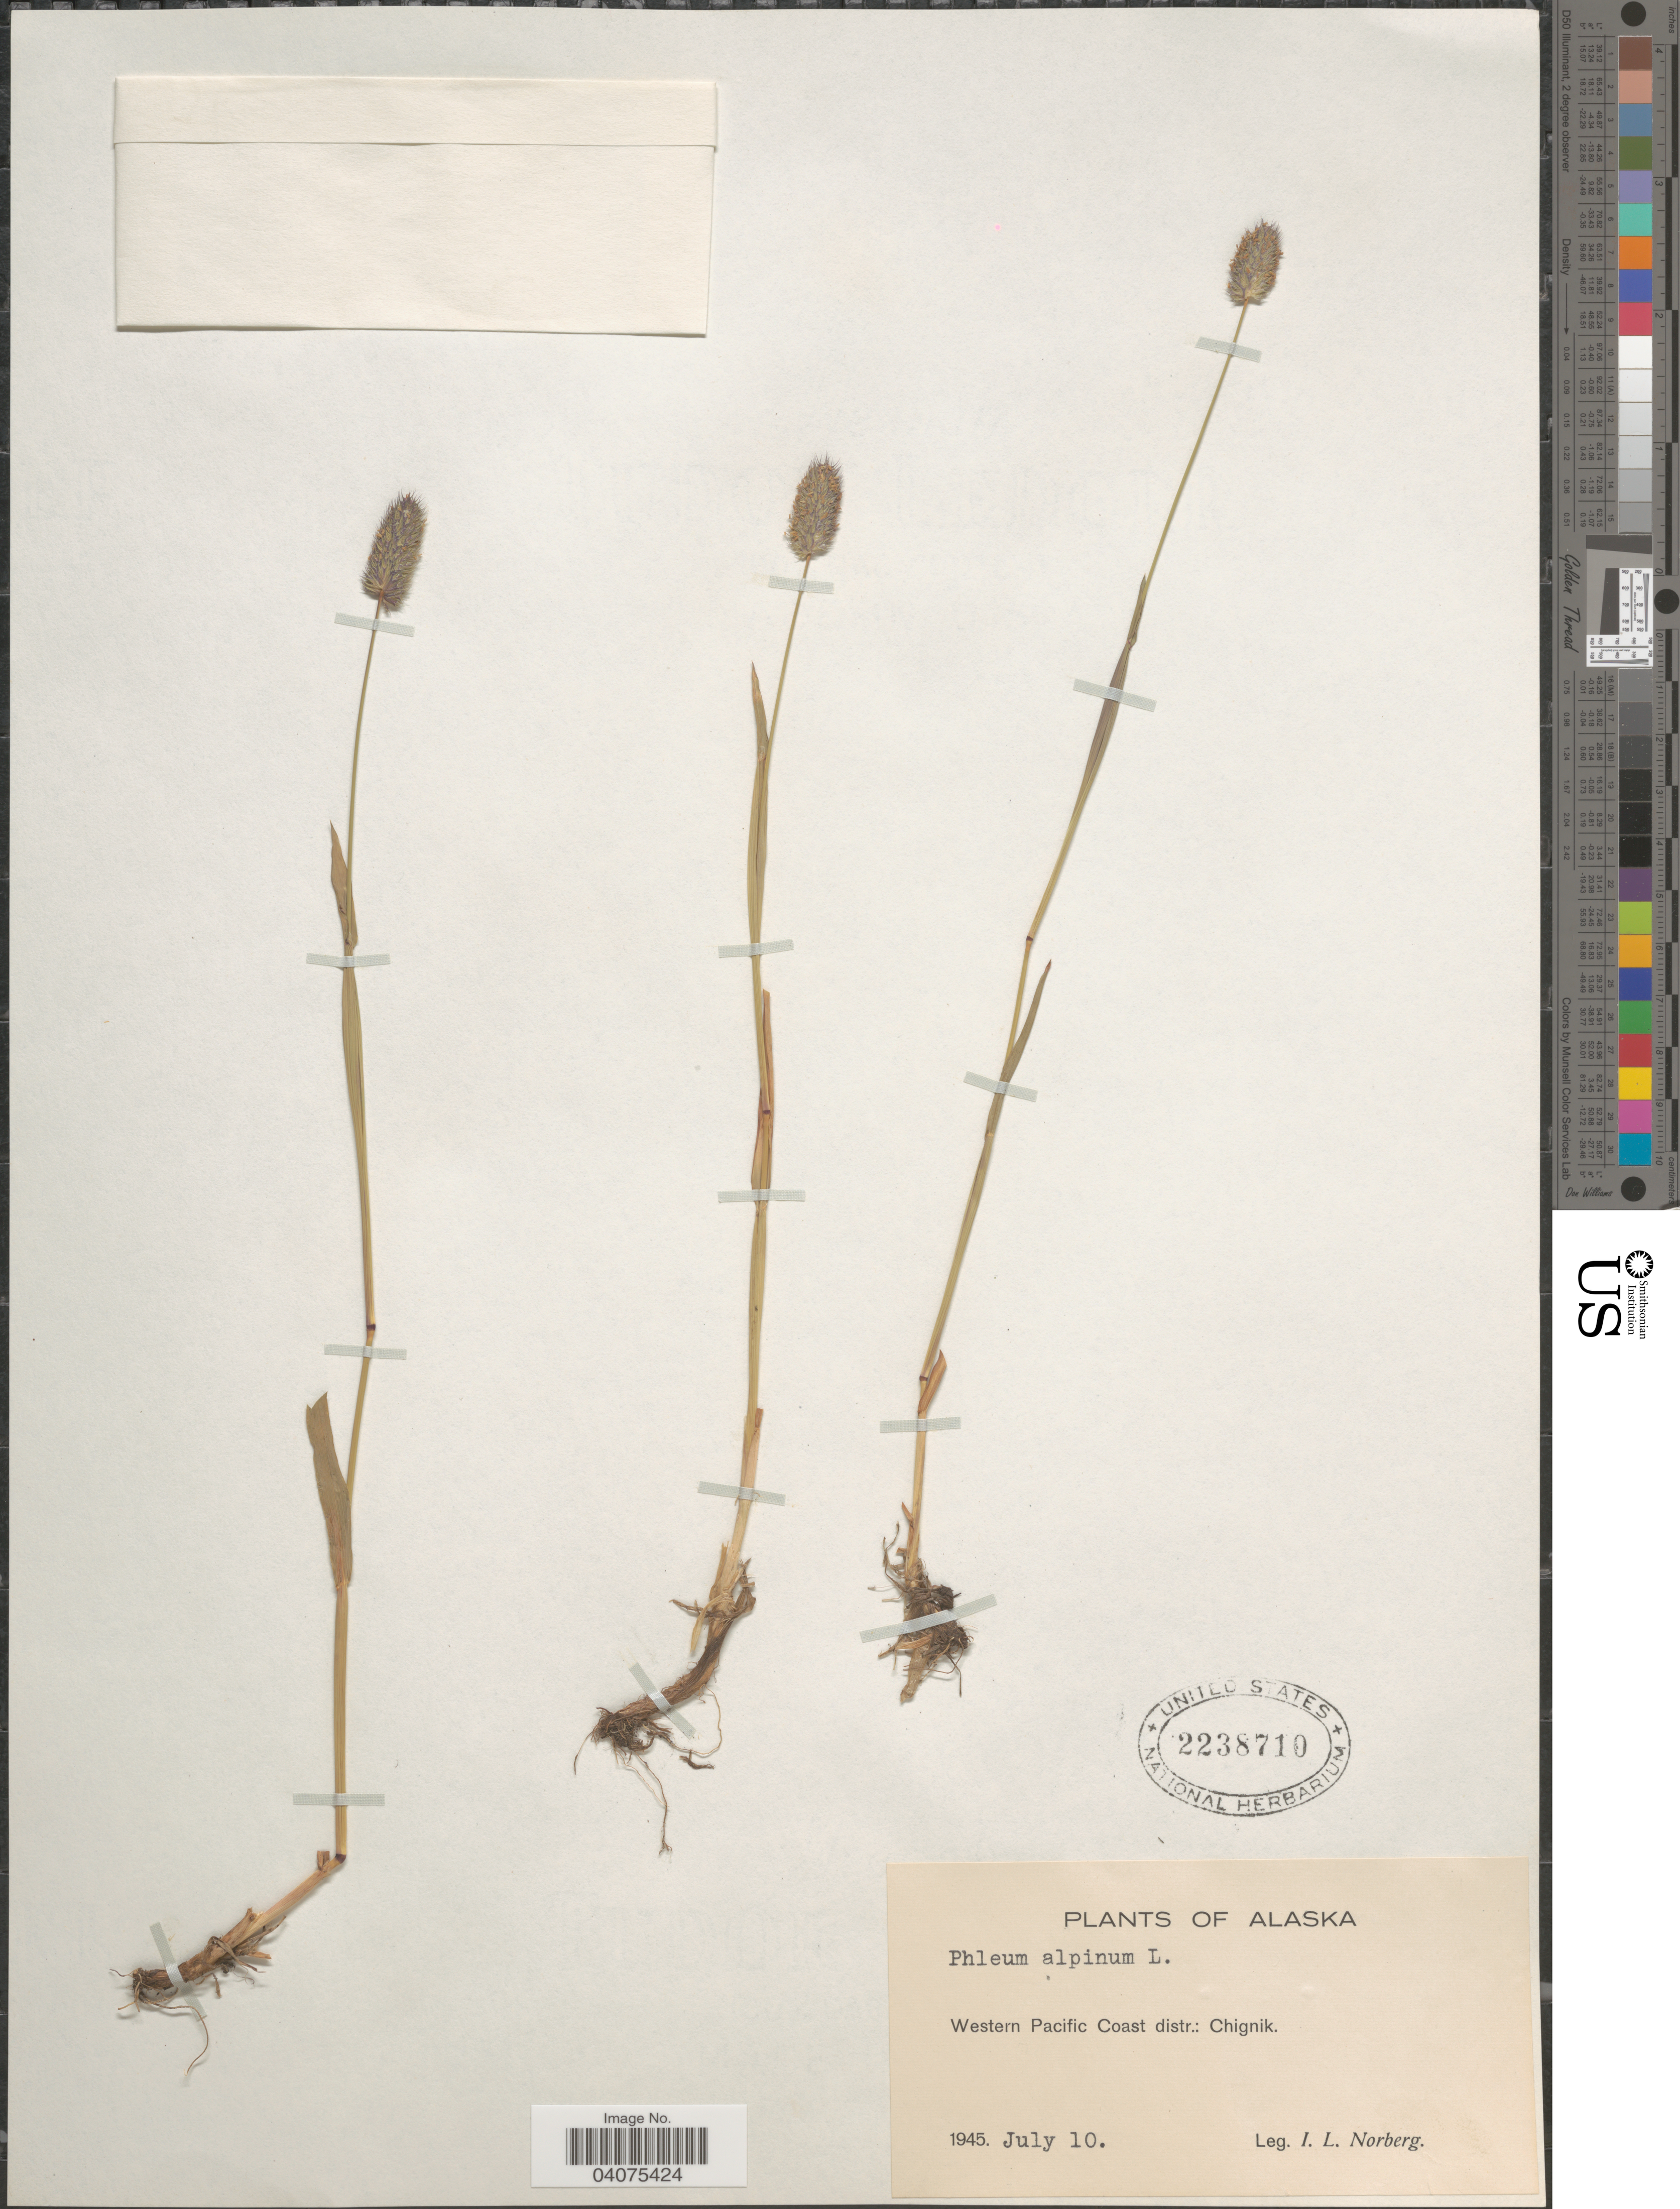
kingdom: Plantae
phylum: Tracheophyta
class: Liliopsida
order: Poales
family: Poaceae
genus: Phleum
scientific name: Phleum alpinum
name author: L.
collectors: I. Norberg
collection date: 1945-07-10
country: United States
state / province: Alaska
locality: Western Pacific Coast distr.: Chignik.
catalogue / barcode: US 2238710